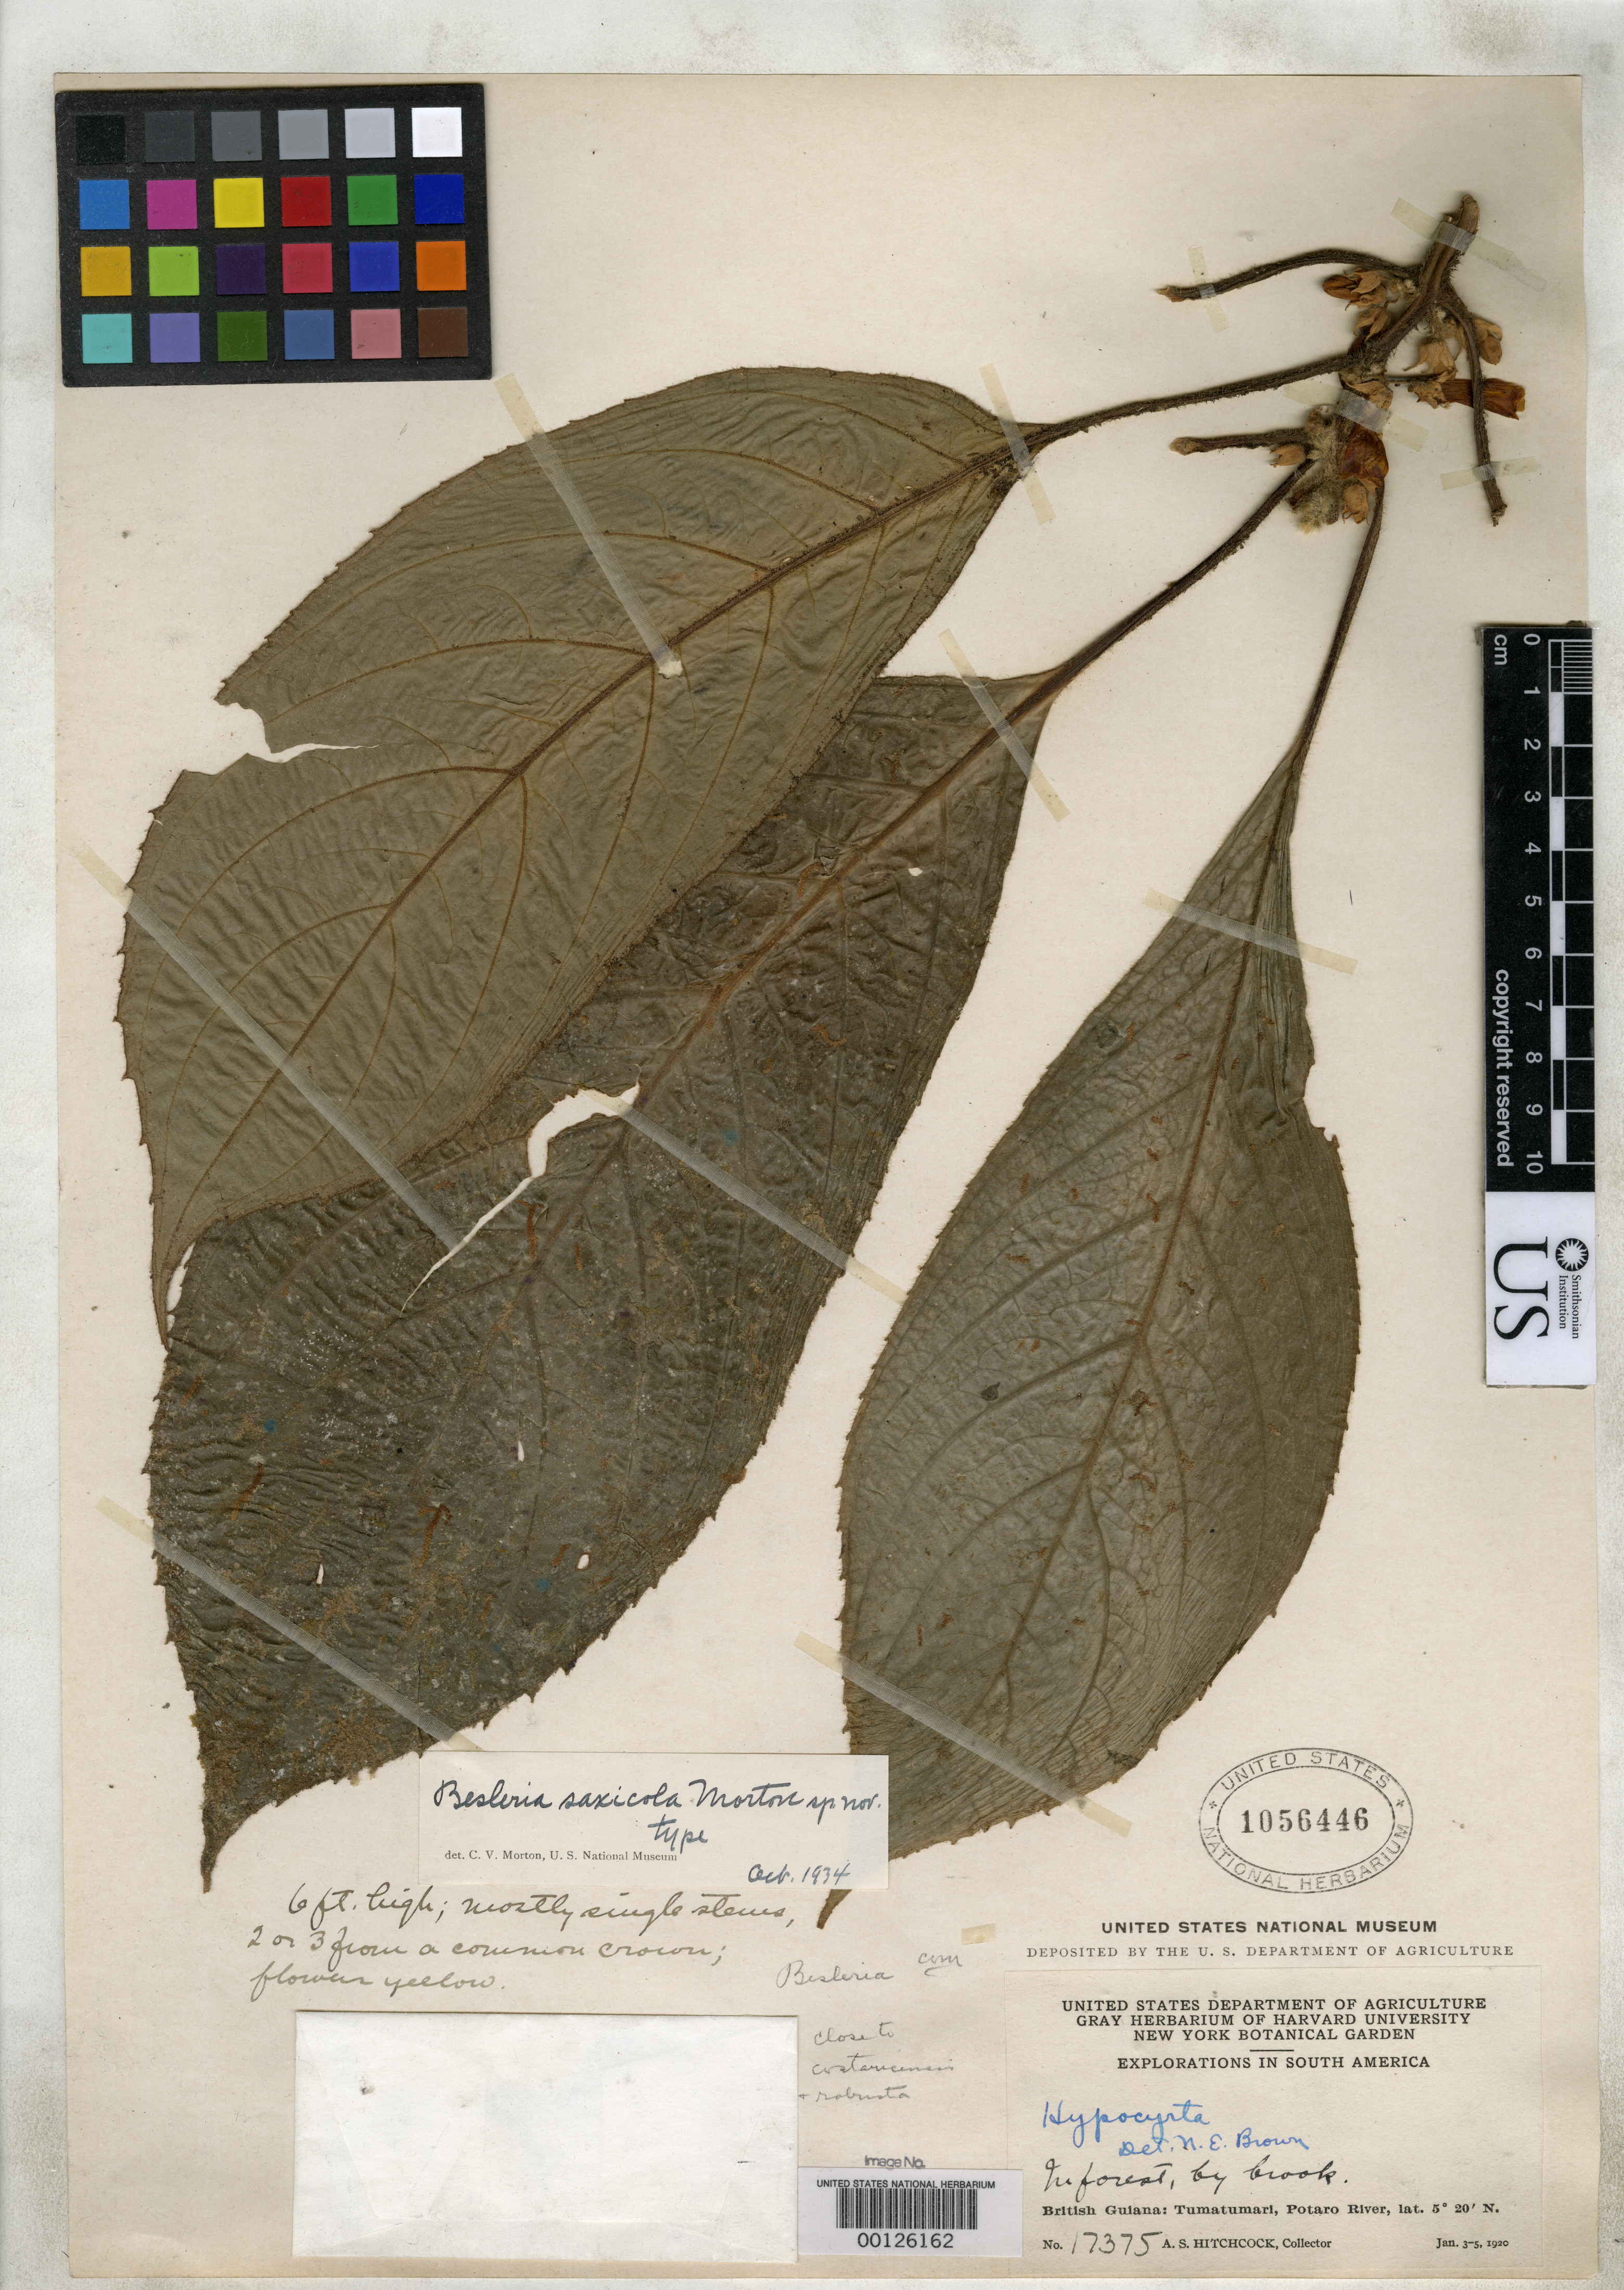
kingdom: Plantae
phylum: Tracheophyta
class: Magnoliopsida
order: Lamiales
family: Gesneriaceae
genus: Besleria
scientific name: Besleria saxicola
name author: C.V. Morton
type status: Holotype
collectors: A. S. Hitchcock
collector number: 17375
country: Guyana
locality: Tumatumari, Potaro River.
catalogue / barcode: US 1056446